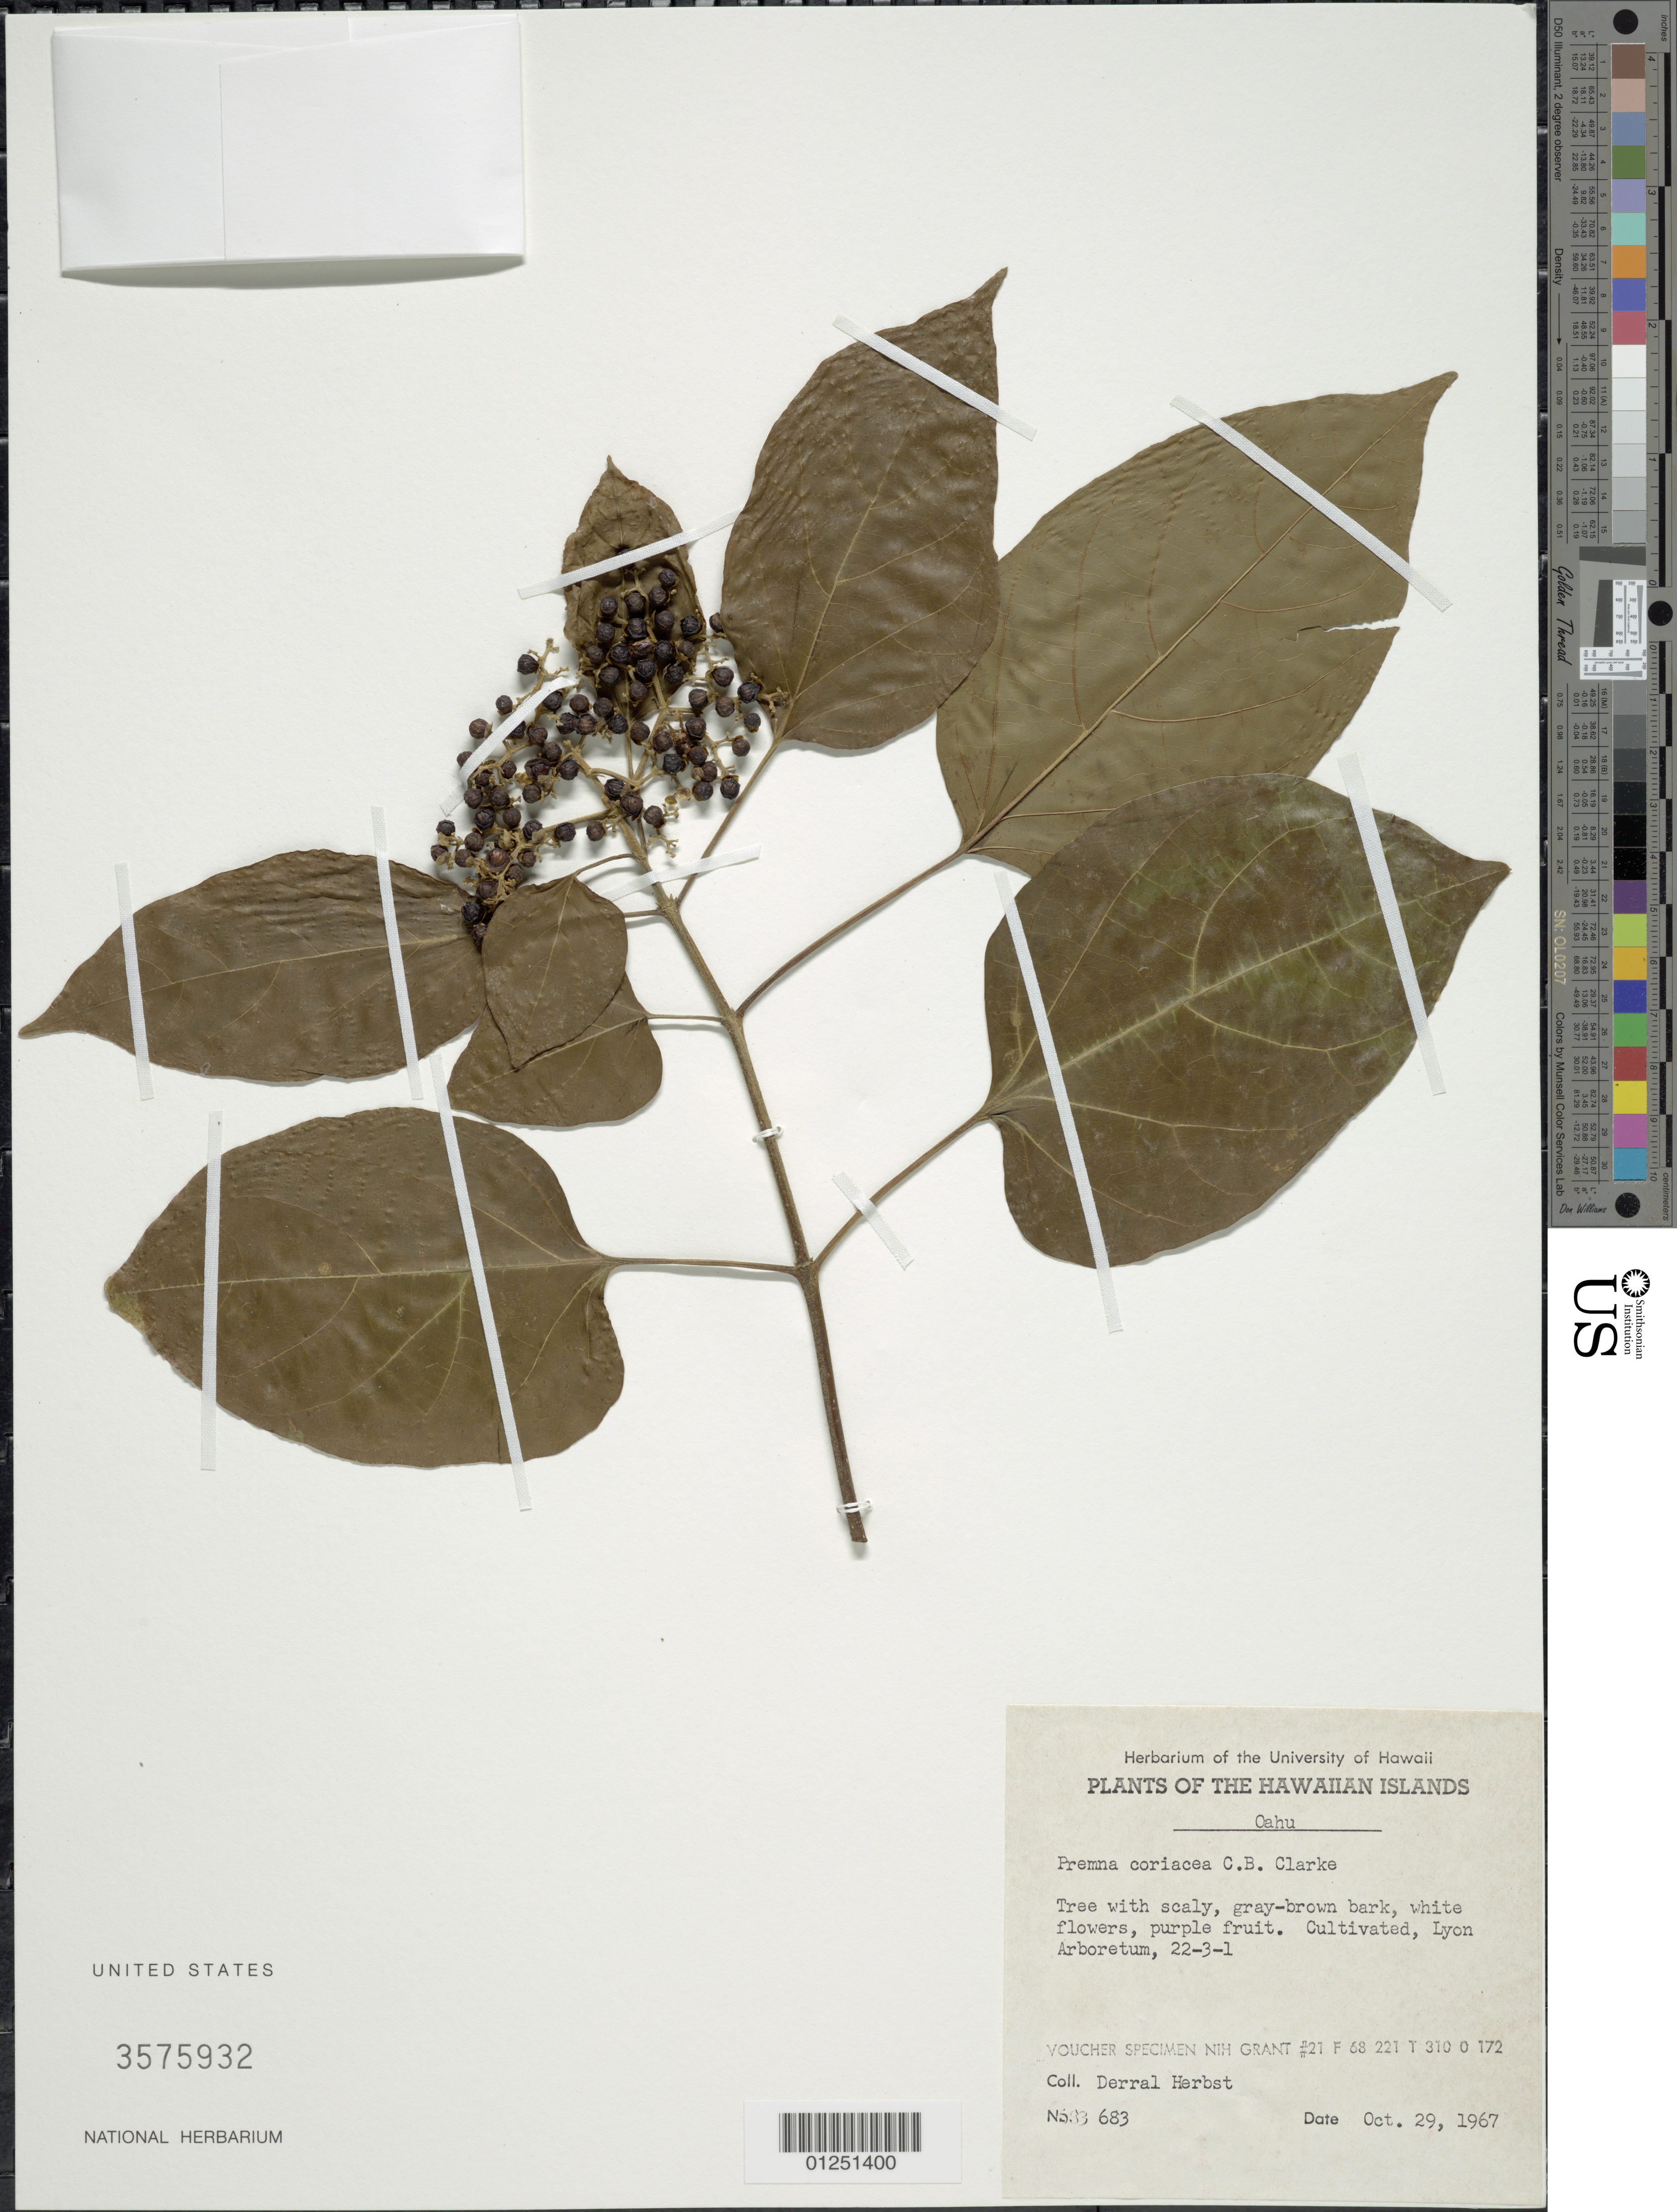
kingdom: Plantae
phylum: Tracheophyta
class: Magnoliopsida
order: Lamiales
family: Lamiaceae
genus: Premna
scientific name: Premna coriacea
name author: C.B. Clarke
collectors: D. R. Herbst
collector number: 683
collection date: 1967-10-29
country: United States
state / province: Hawaii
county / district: Honolulu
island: Oahu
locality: Lyon Arboretum, 22-3-1.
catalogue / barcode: US 3575932